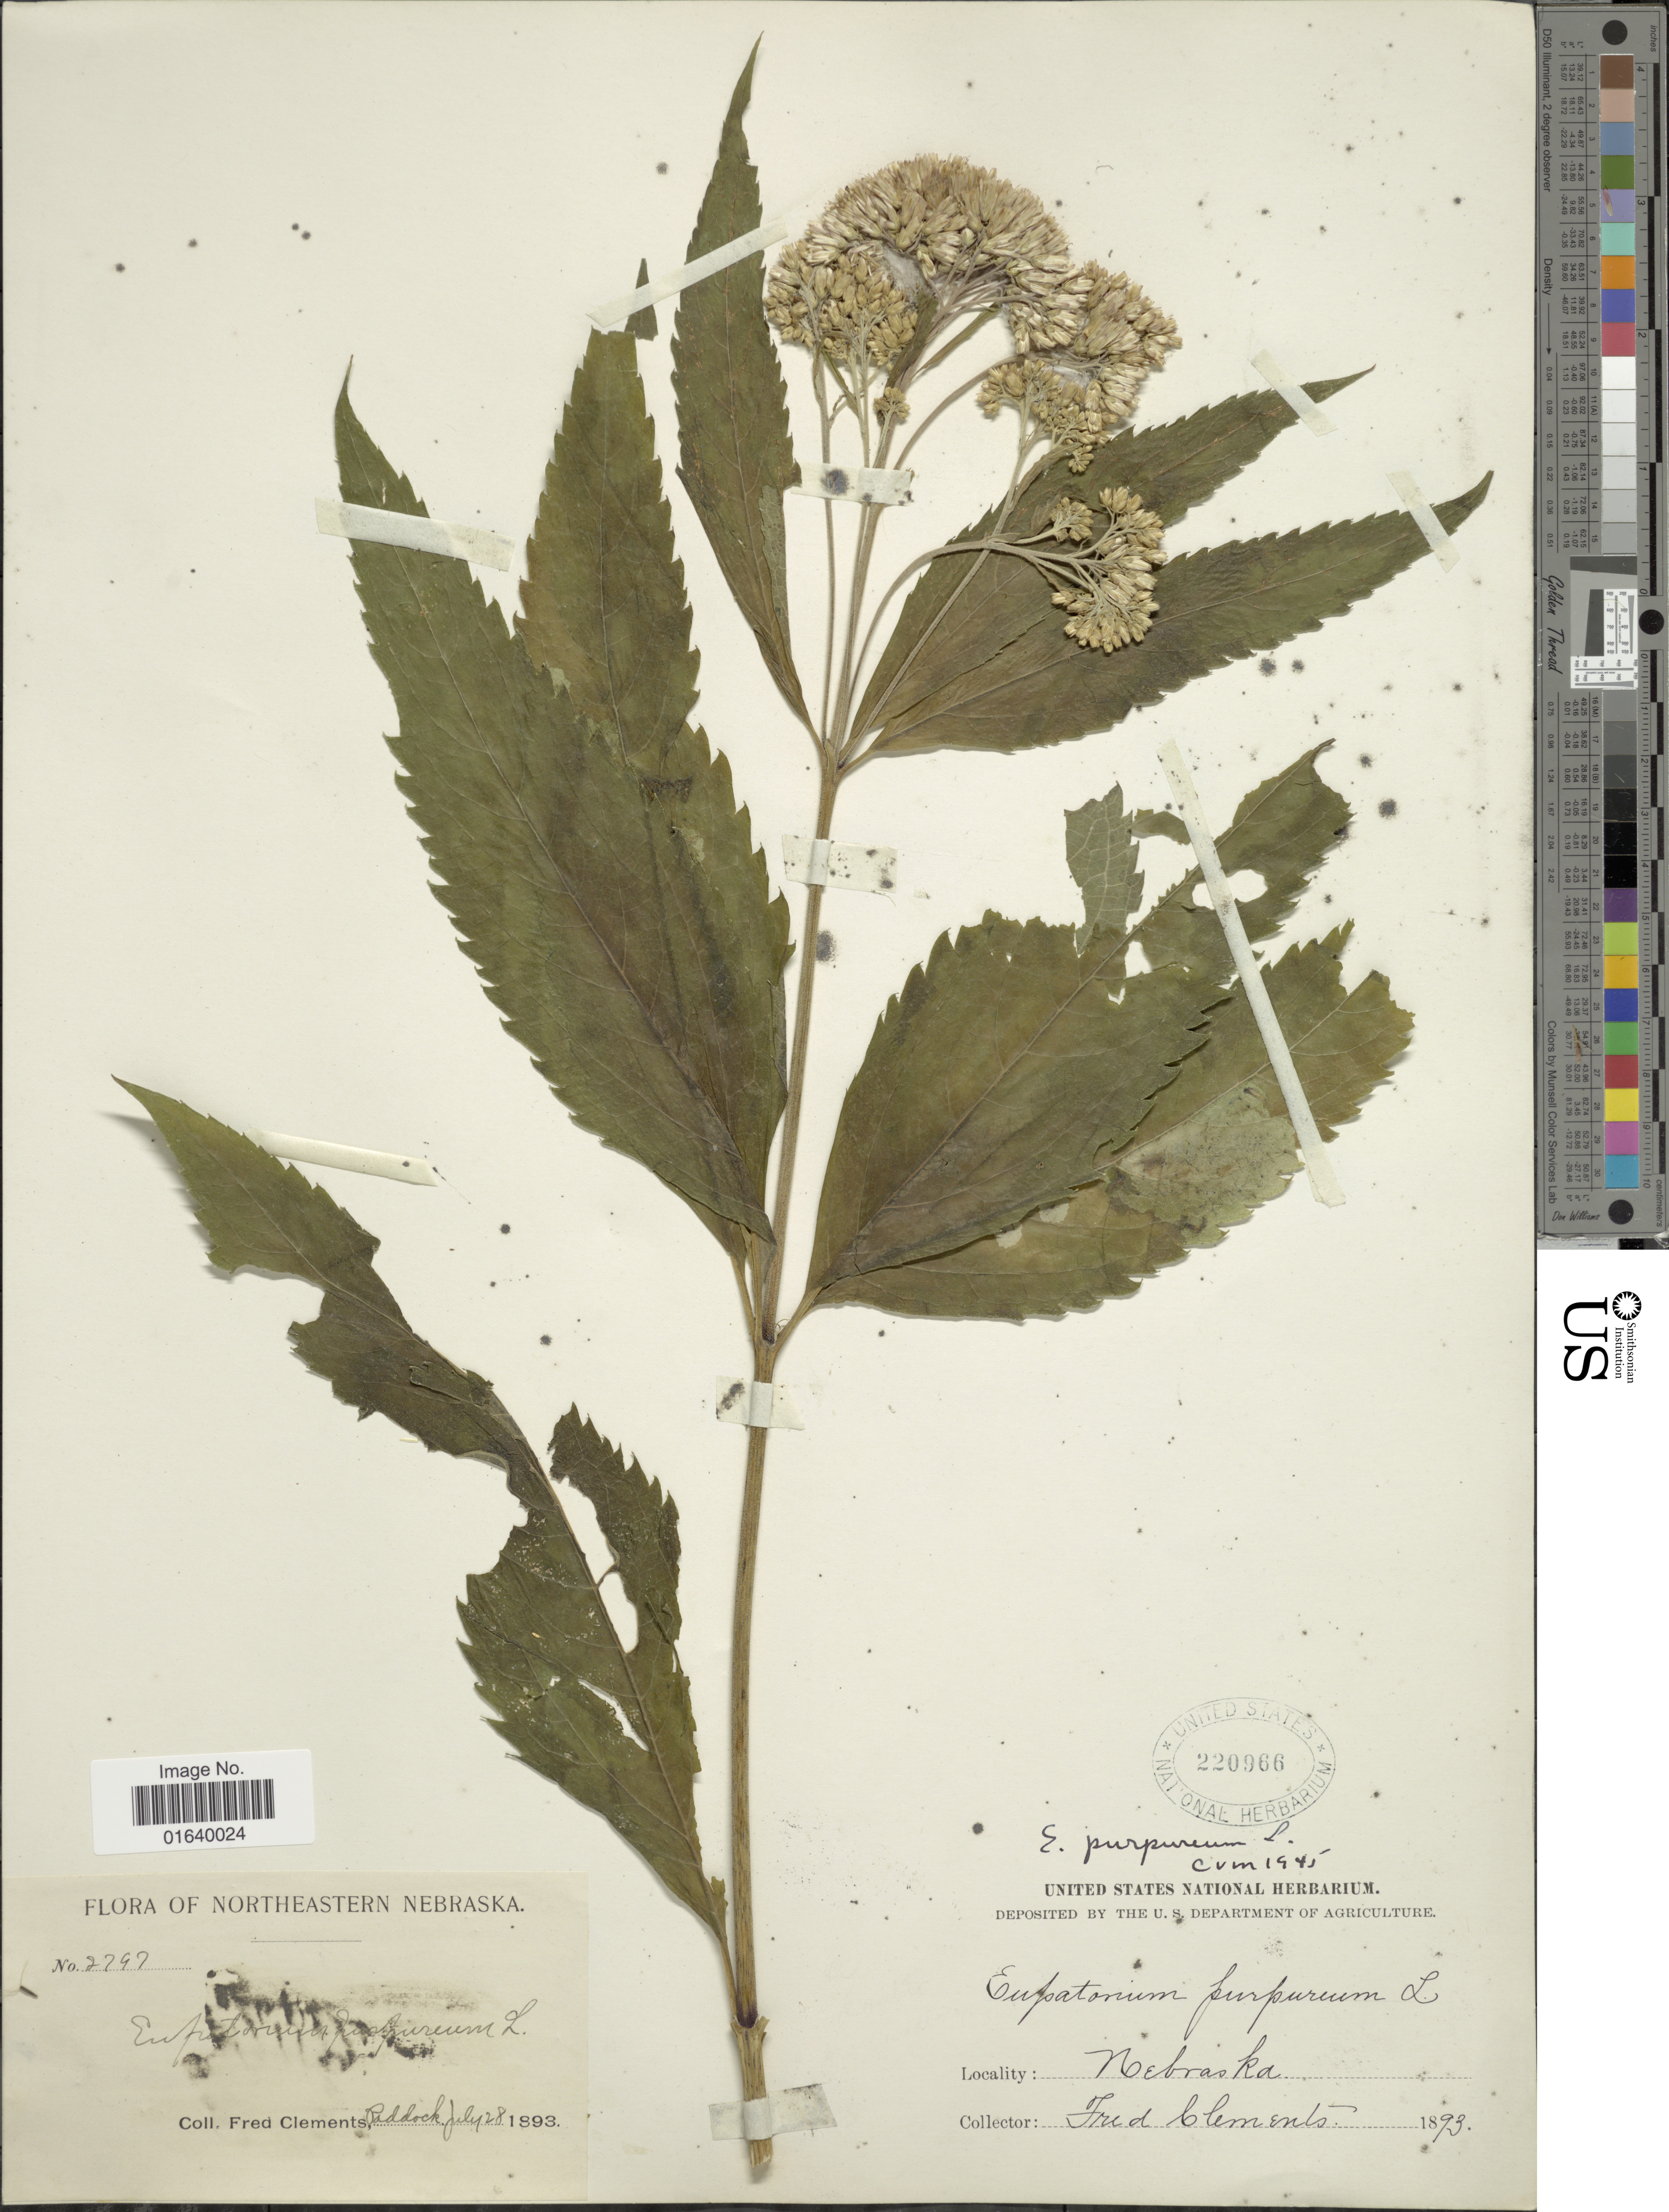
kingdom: Plantae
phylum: Tracheophyta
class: Magnoliopsida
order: Asterales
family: Asteraceae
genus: Eupatorium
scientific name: Eupatorium purpureum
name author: (L.) E.E. Lamont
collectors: F. E. Clements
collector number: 2797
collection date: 1893-07-28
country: United States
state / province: Nebraska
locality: Northeastern Nebraska.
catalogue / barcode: US 220966